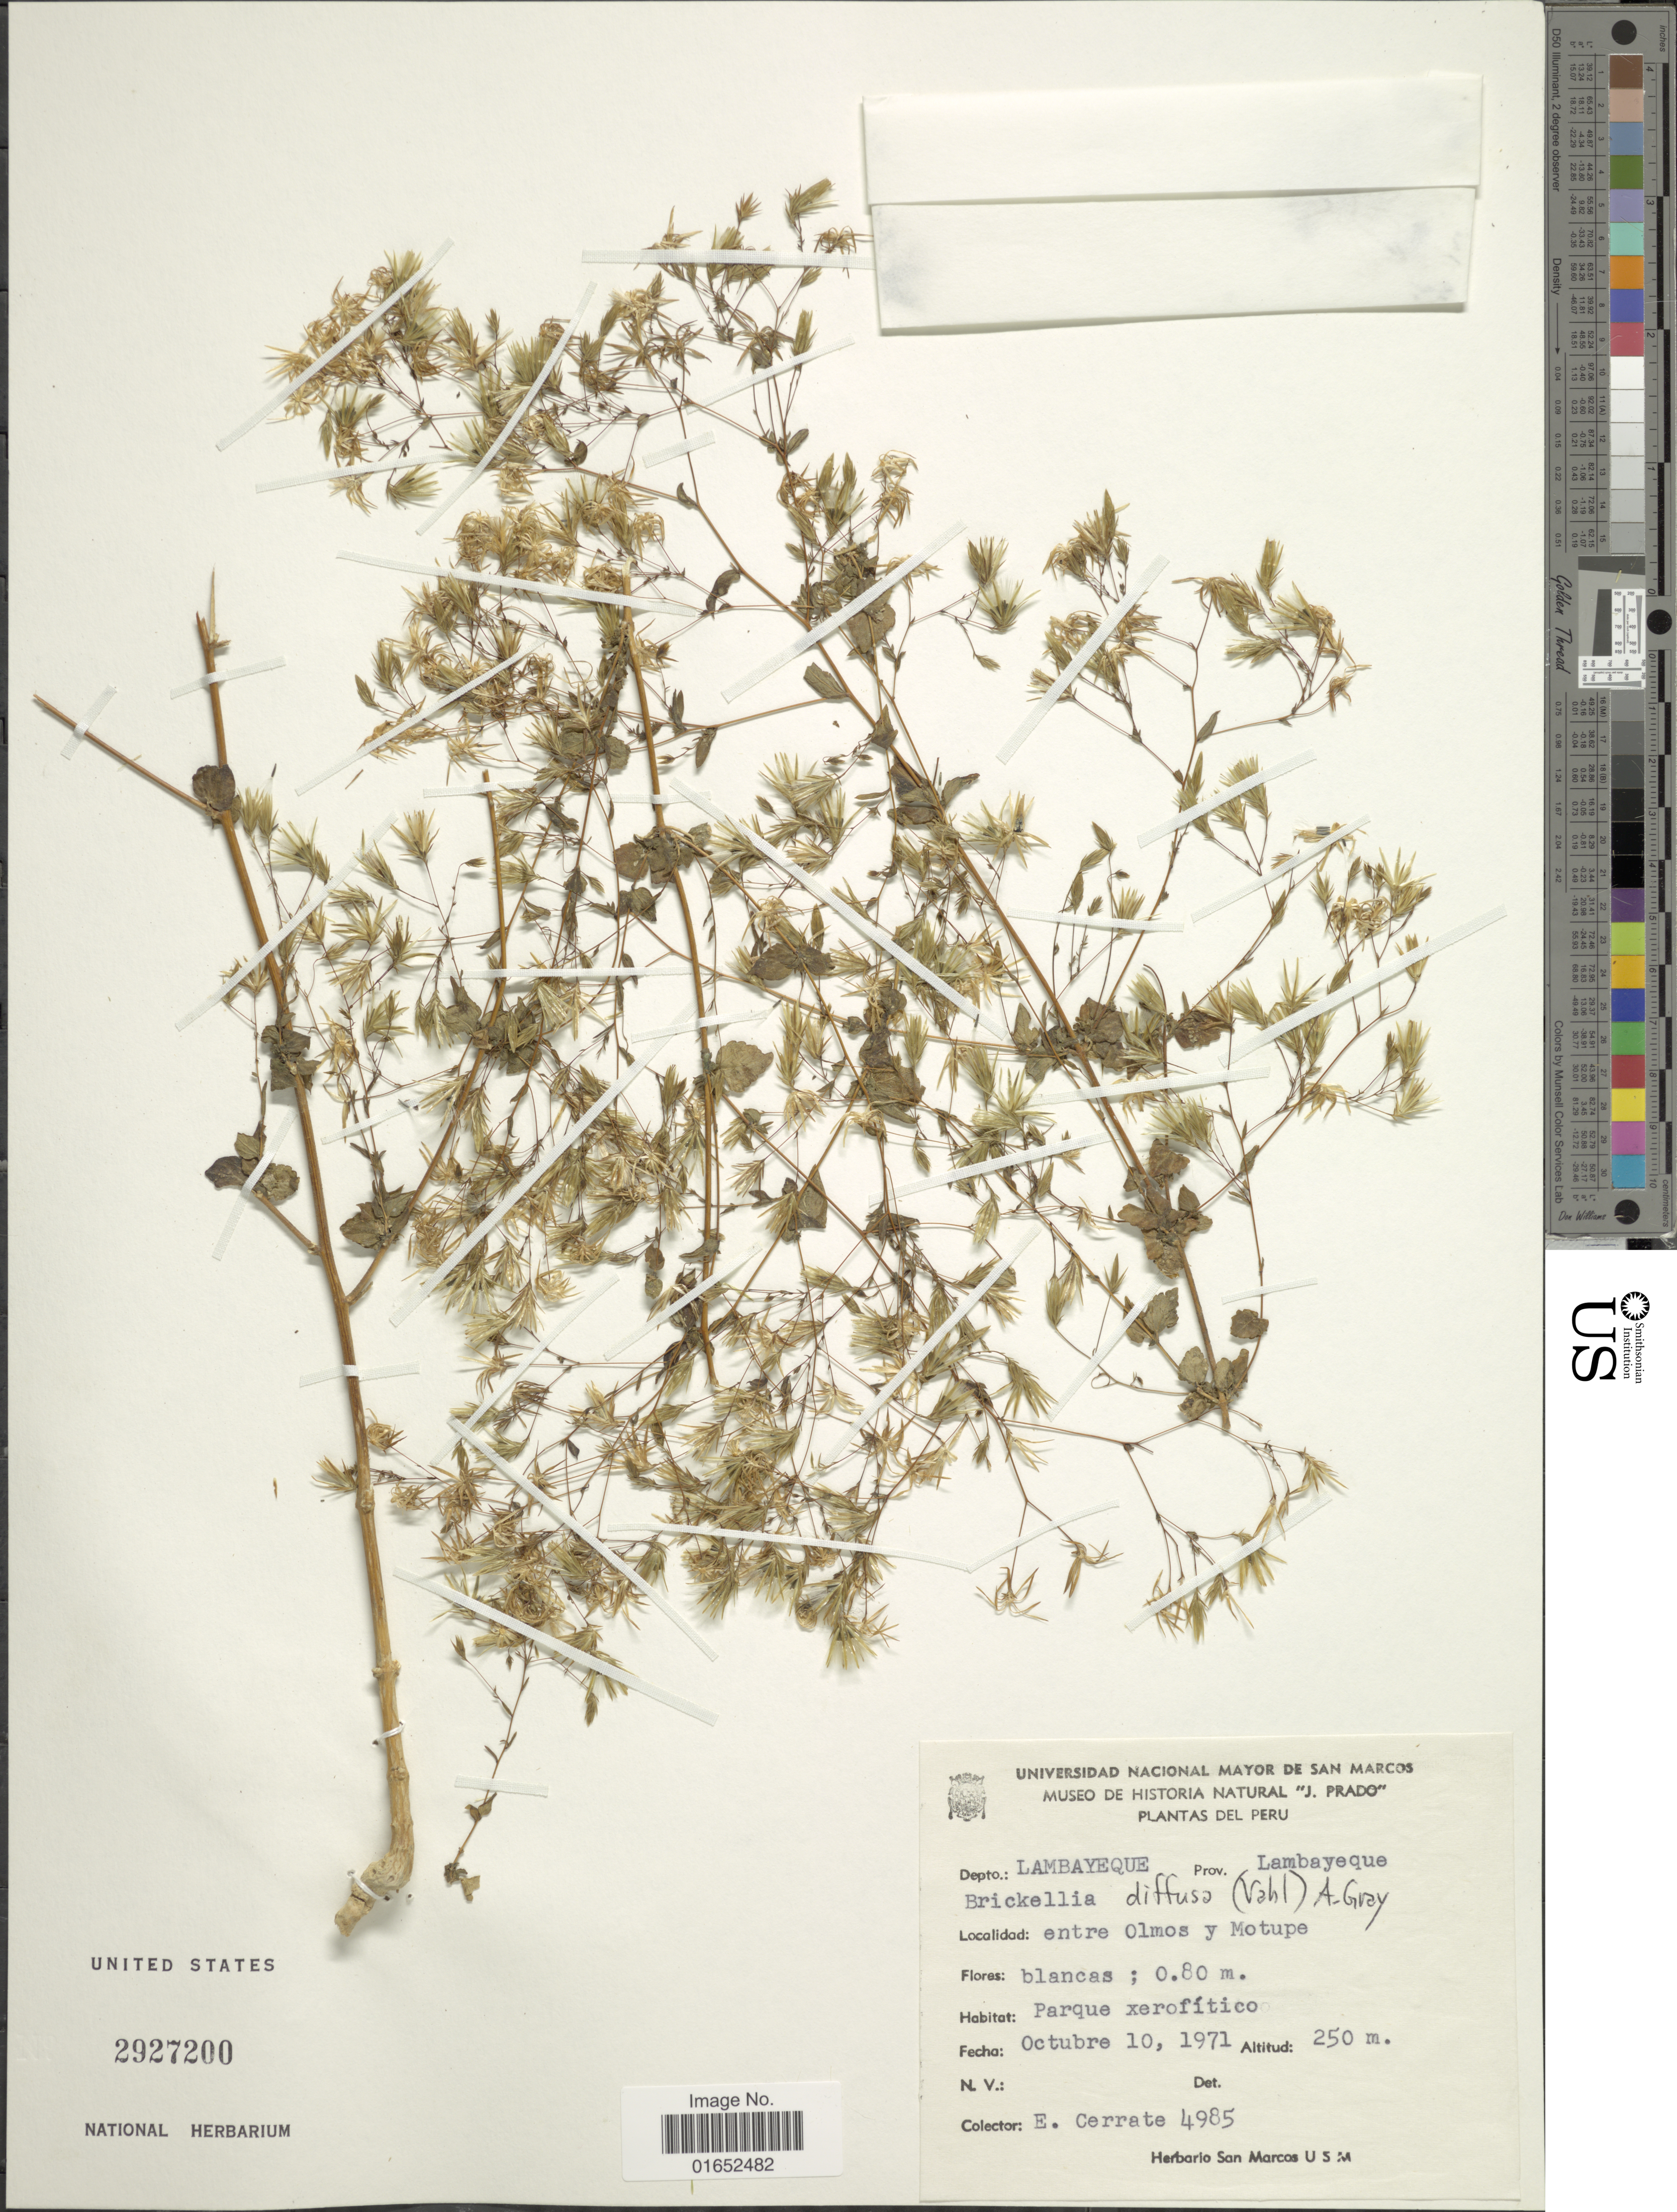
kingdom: Plantae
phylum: Tracheophyta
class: Magnoliopsida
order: Asterales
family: Asteraceae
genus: Brickellia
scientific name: Brickellia diffusa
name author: (Vahl) A. Gray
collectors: E. Cerrate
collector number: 4985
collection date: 1971-10-10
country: Peru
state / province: Lambayeque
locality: Depto. lambayeque, entre Olmos y Motupe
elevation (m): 250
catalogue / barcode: US 2927200